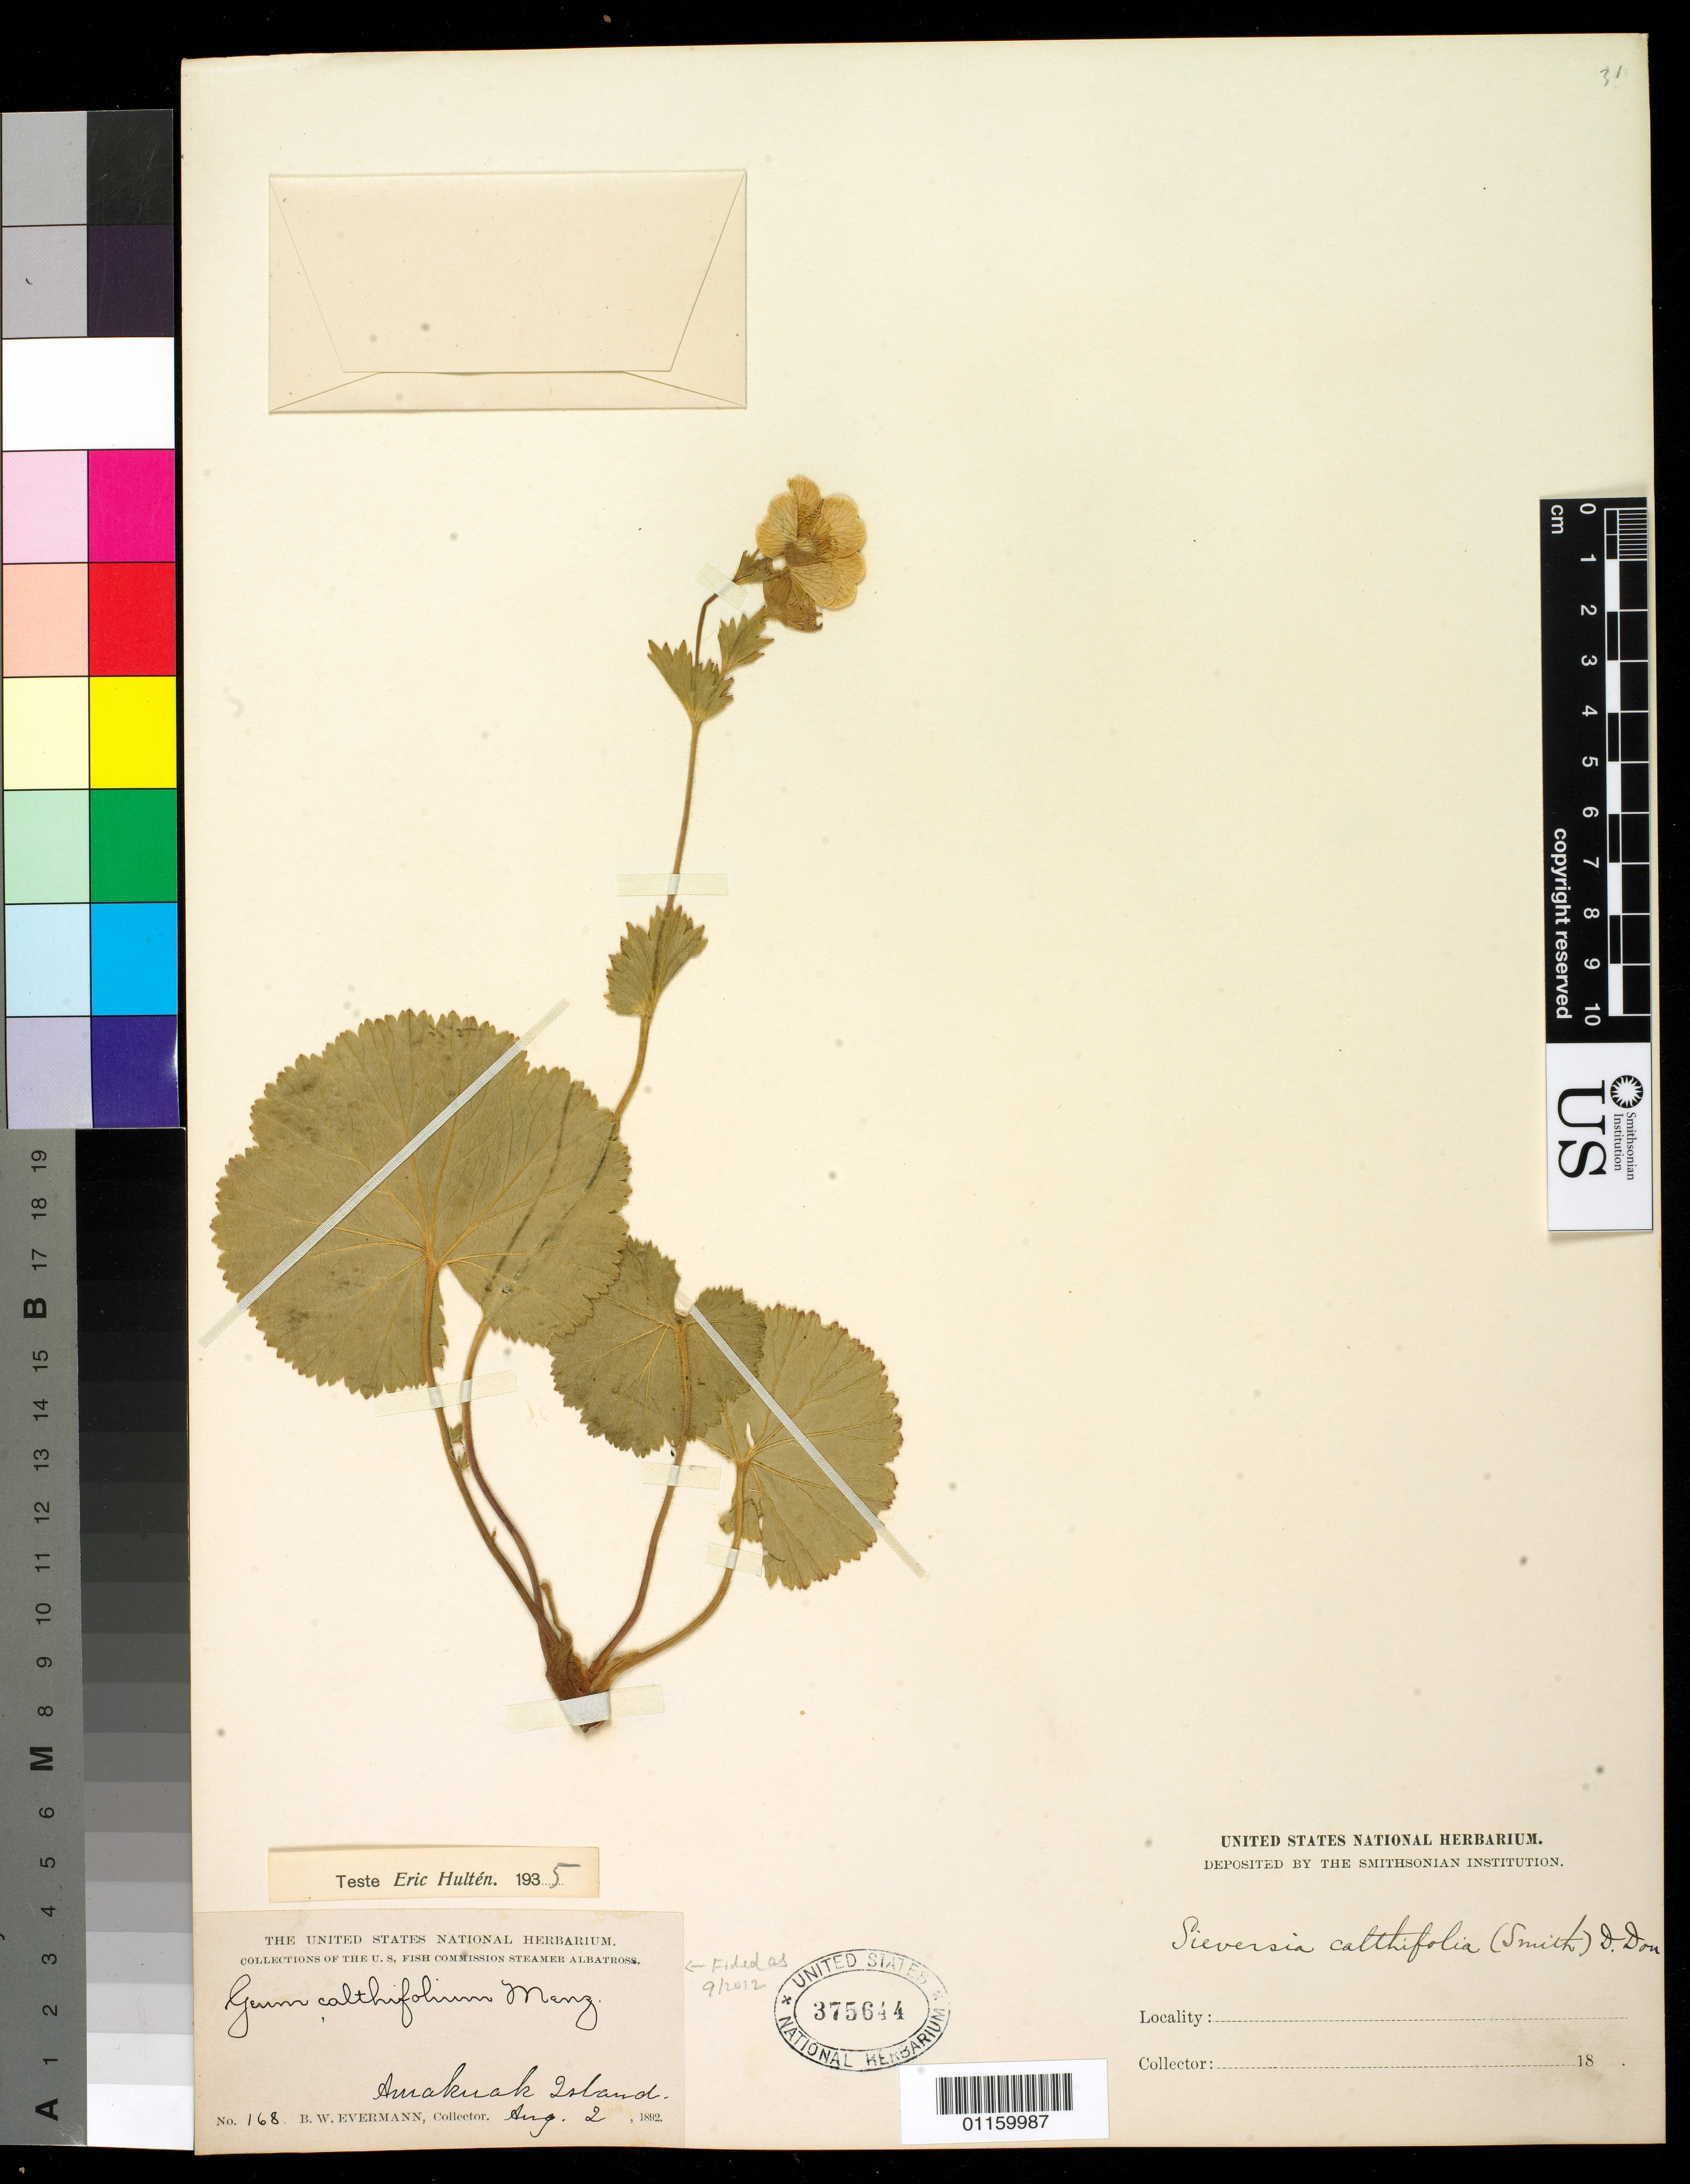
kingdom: Plantae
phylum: Tracheophyta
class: Magnoliopsida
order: Rosales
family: Rosaceae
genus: Geum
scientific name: Geum calthifolium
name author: Menzies ex Sm.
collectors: B. W. Evermann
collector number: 168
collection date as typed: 02 Aug 1892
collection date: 1892-08-02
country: United States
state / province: Alaska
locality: Amakuak Island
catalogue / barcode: US 375644